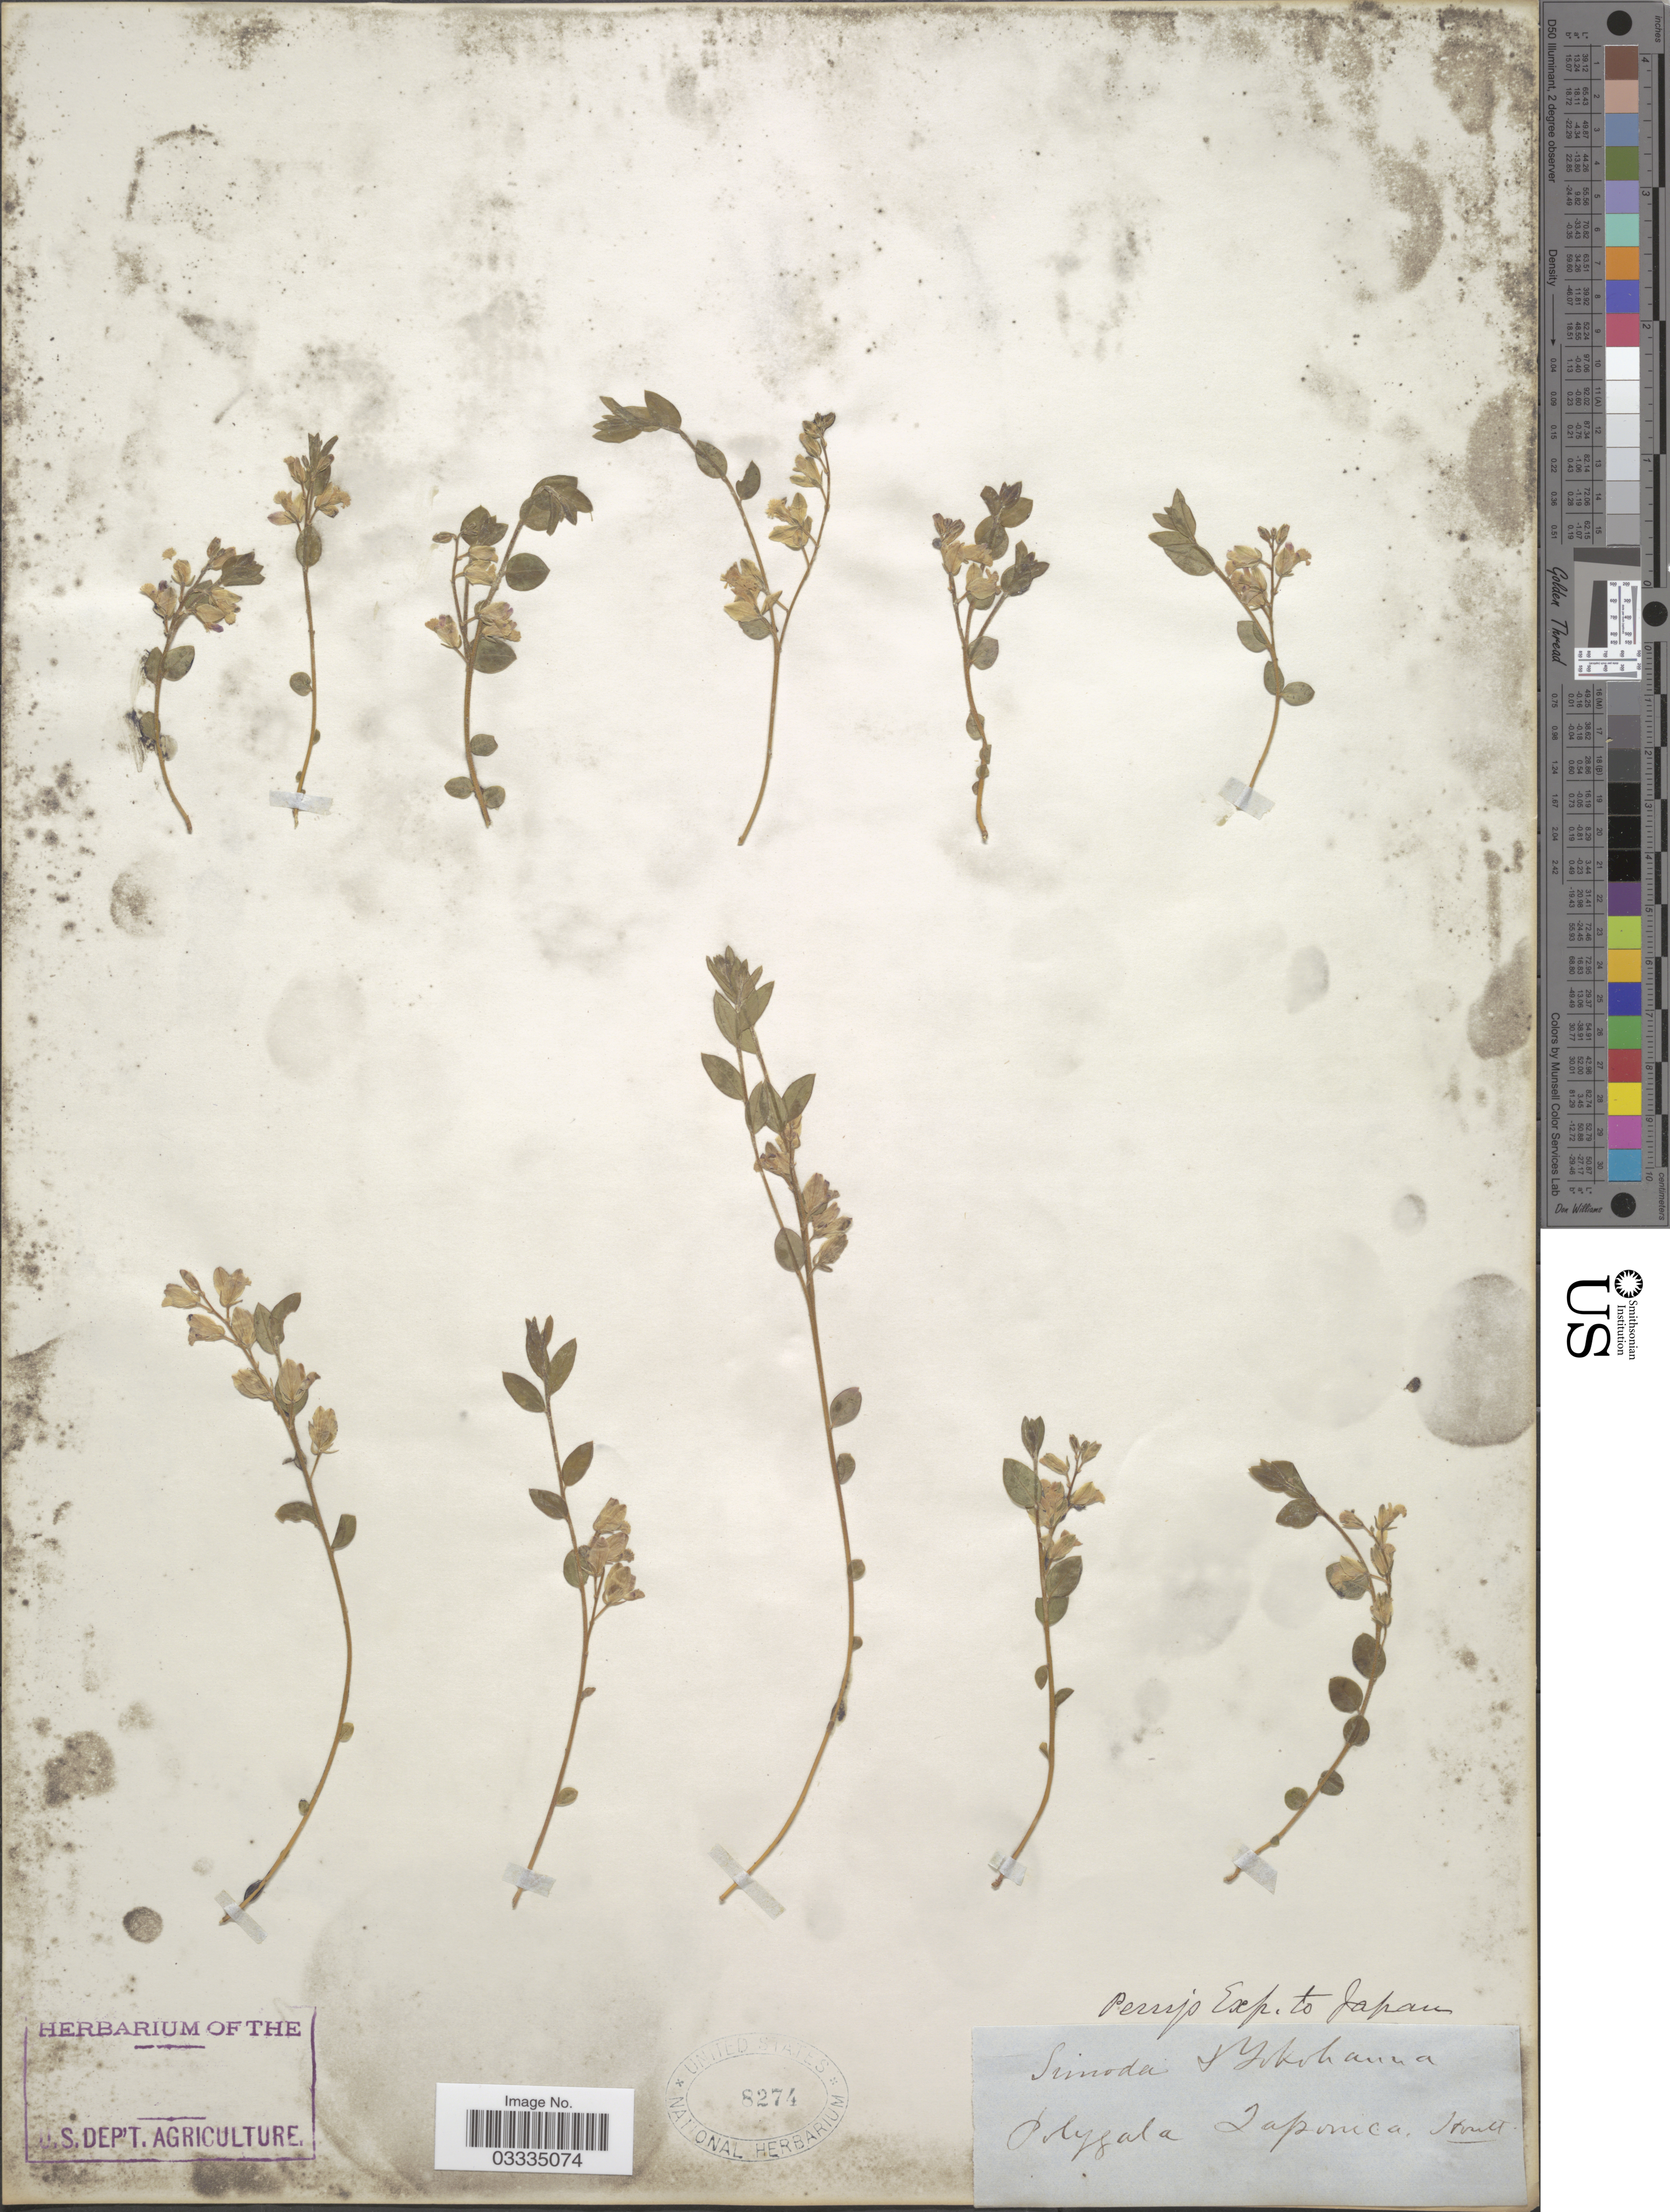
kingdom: Plantae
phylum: Tracheophyta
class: Magnoliopsida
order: Fabales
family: Polygalaceae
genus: Polygala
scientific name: Polygala japonica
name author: Houtt.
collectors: Perry Exped.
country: Japan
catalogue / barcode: US 8274